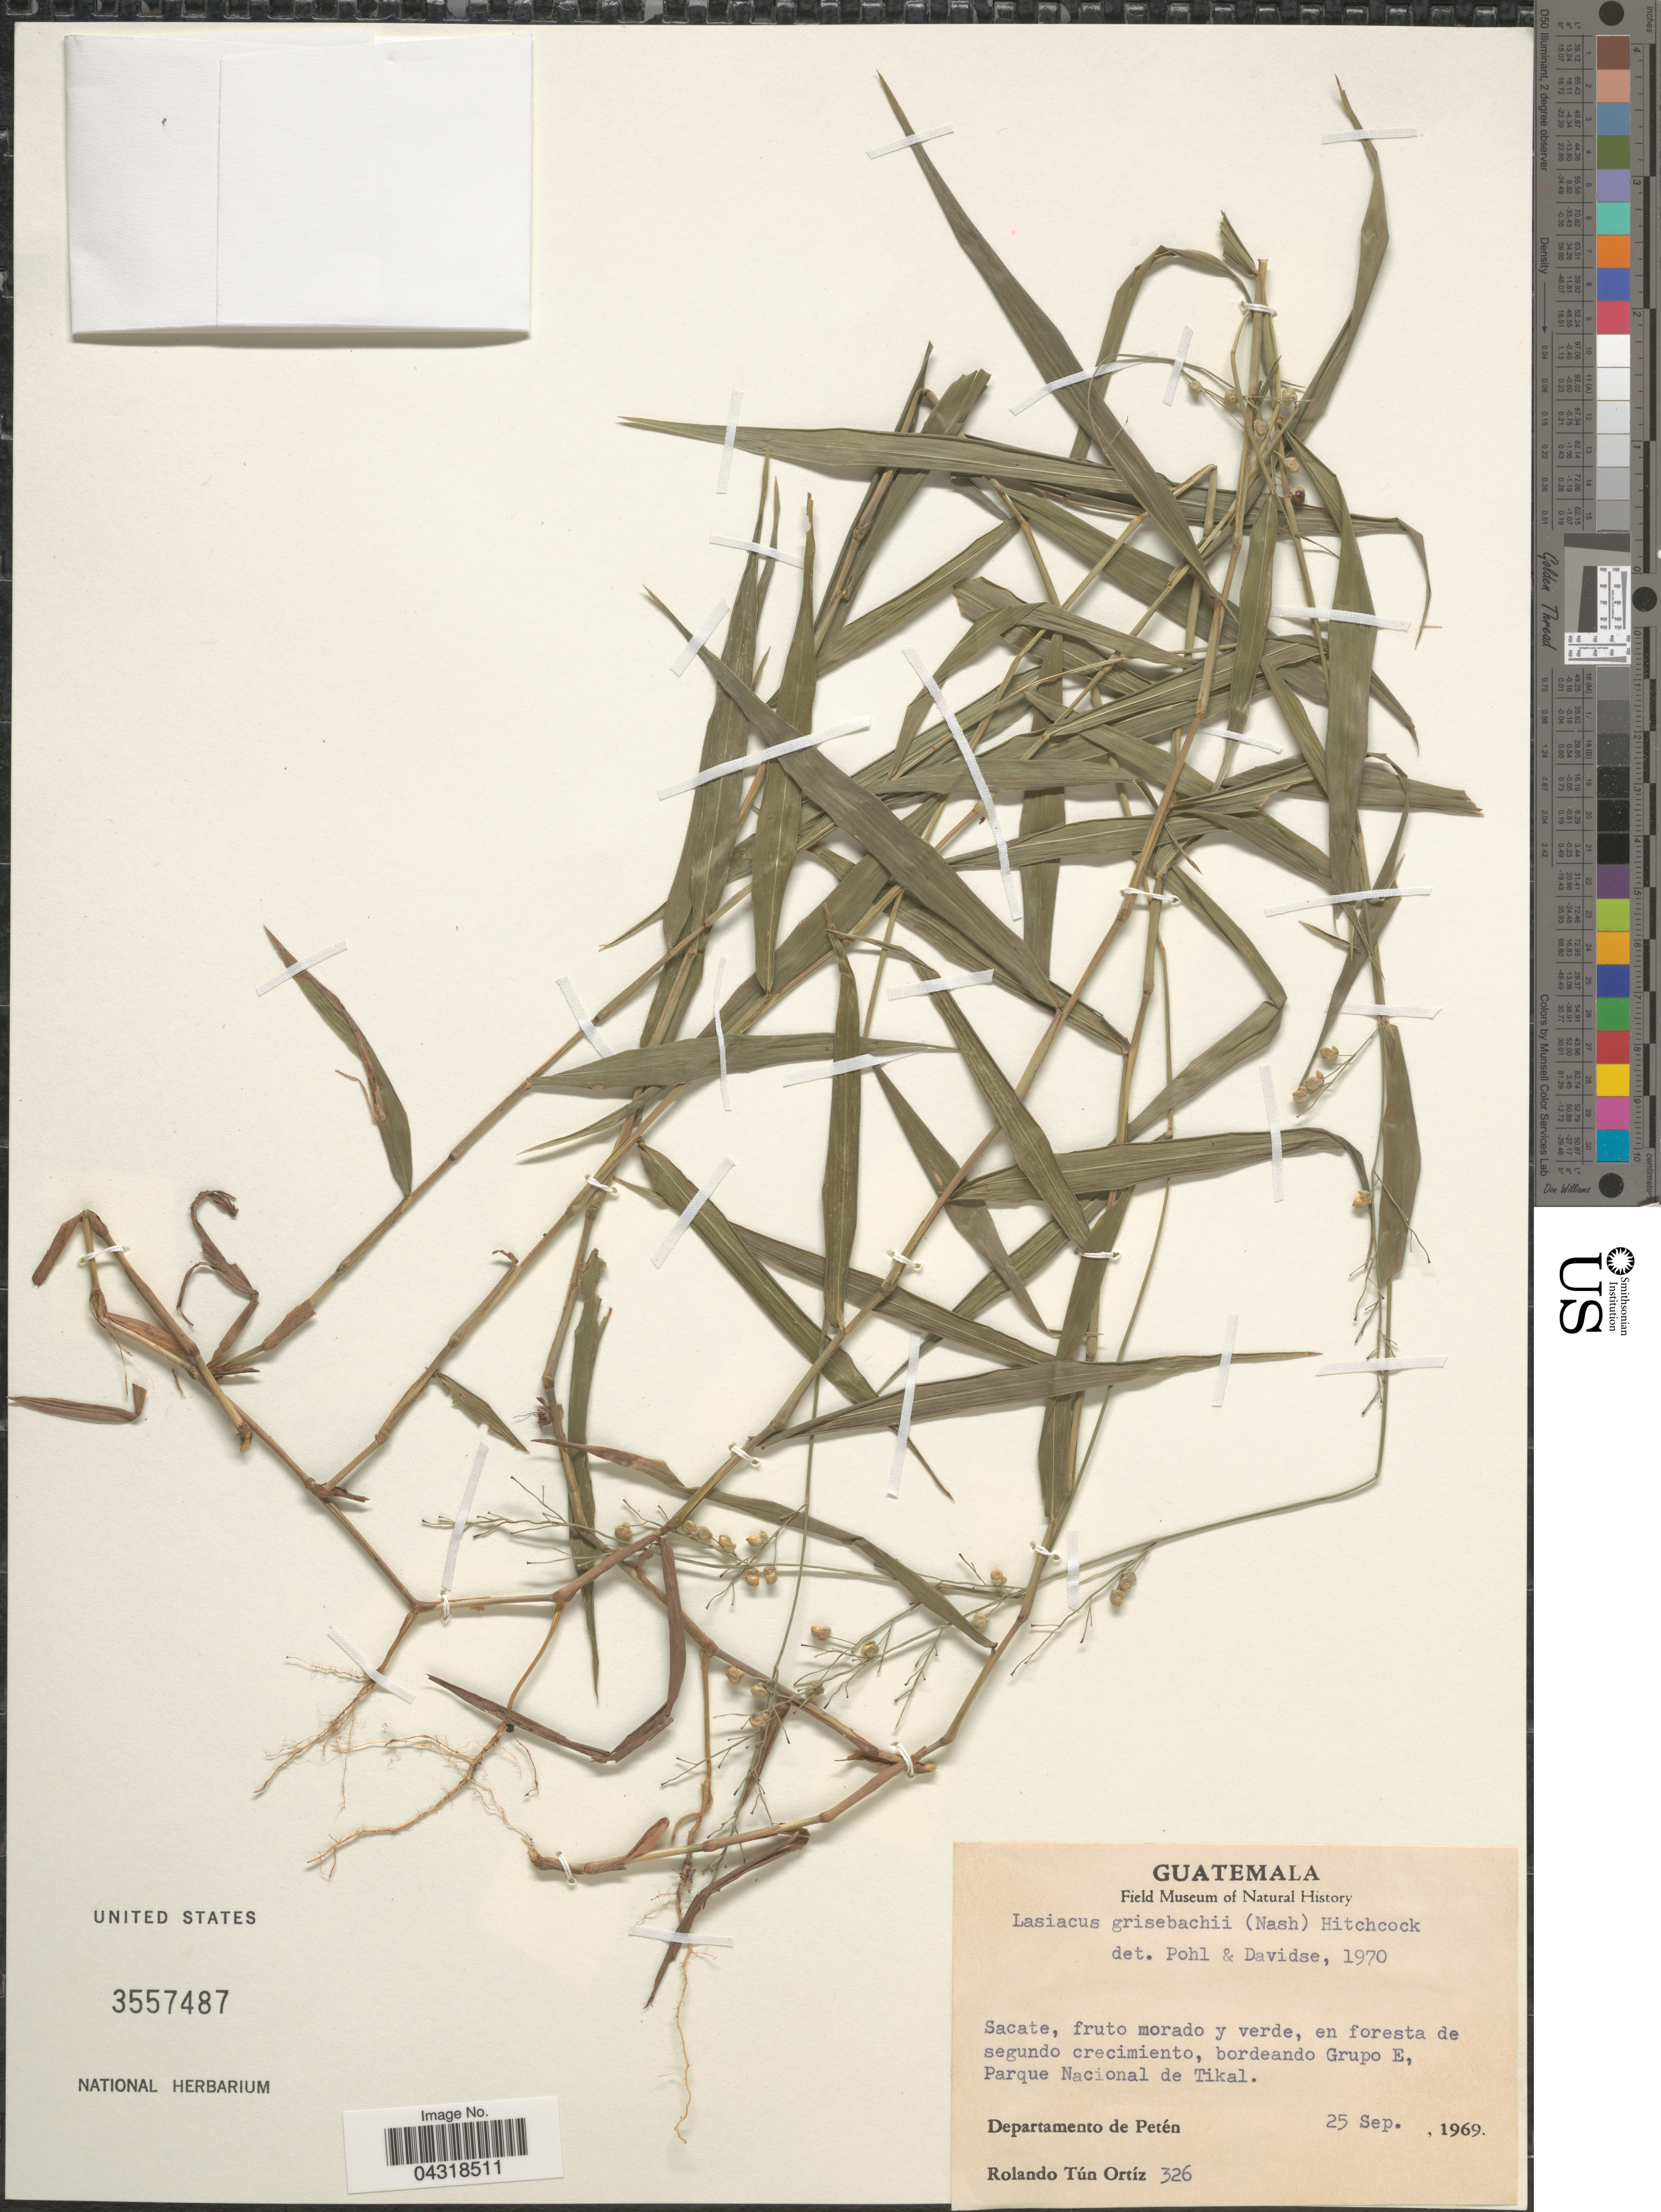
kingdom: Plantae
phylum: Tracheophyta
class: Liliopsida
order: Poales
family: Poaceae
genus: Lasiacis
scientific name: Lasiacis grisebachii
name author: (Nash) Hitchc.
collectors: R. T. Ortíz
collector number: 326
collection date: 1969-09-25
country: Guatemala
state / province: El Peten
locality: Bordeando Grupo E, Parque Nacional de Tikal. Departamento de Petén.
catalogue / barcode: US 3557487